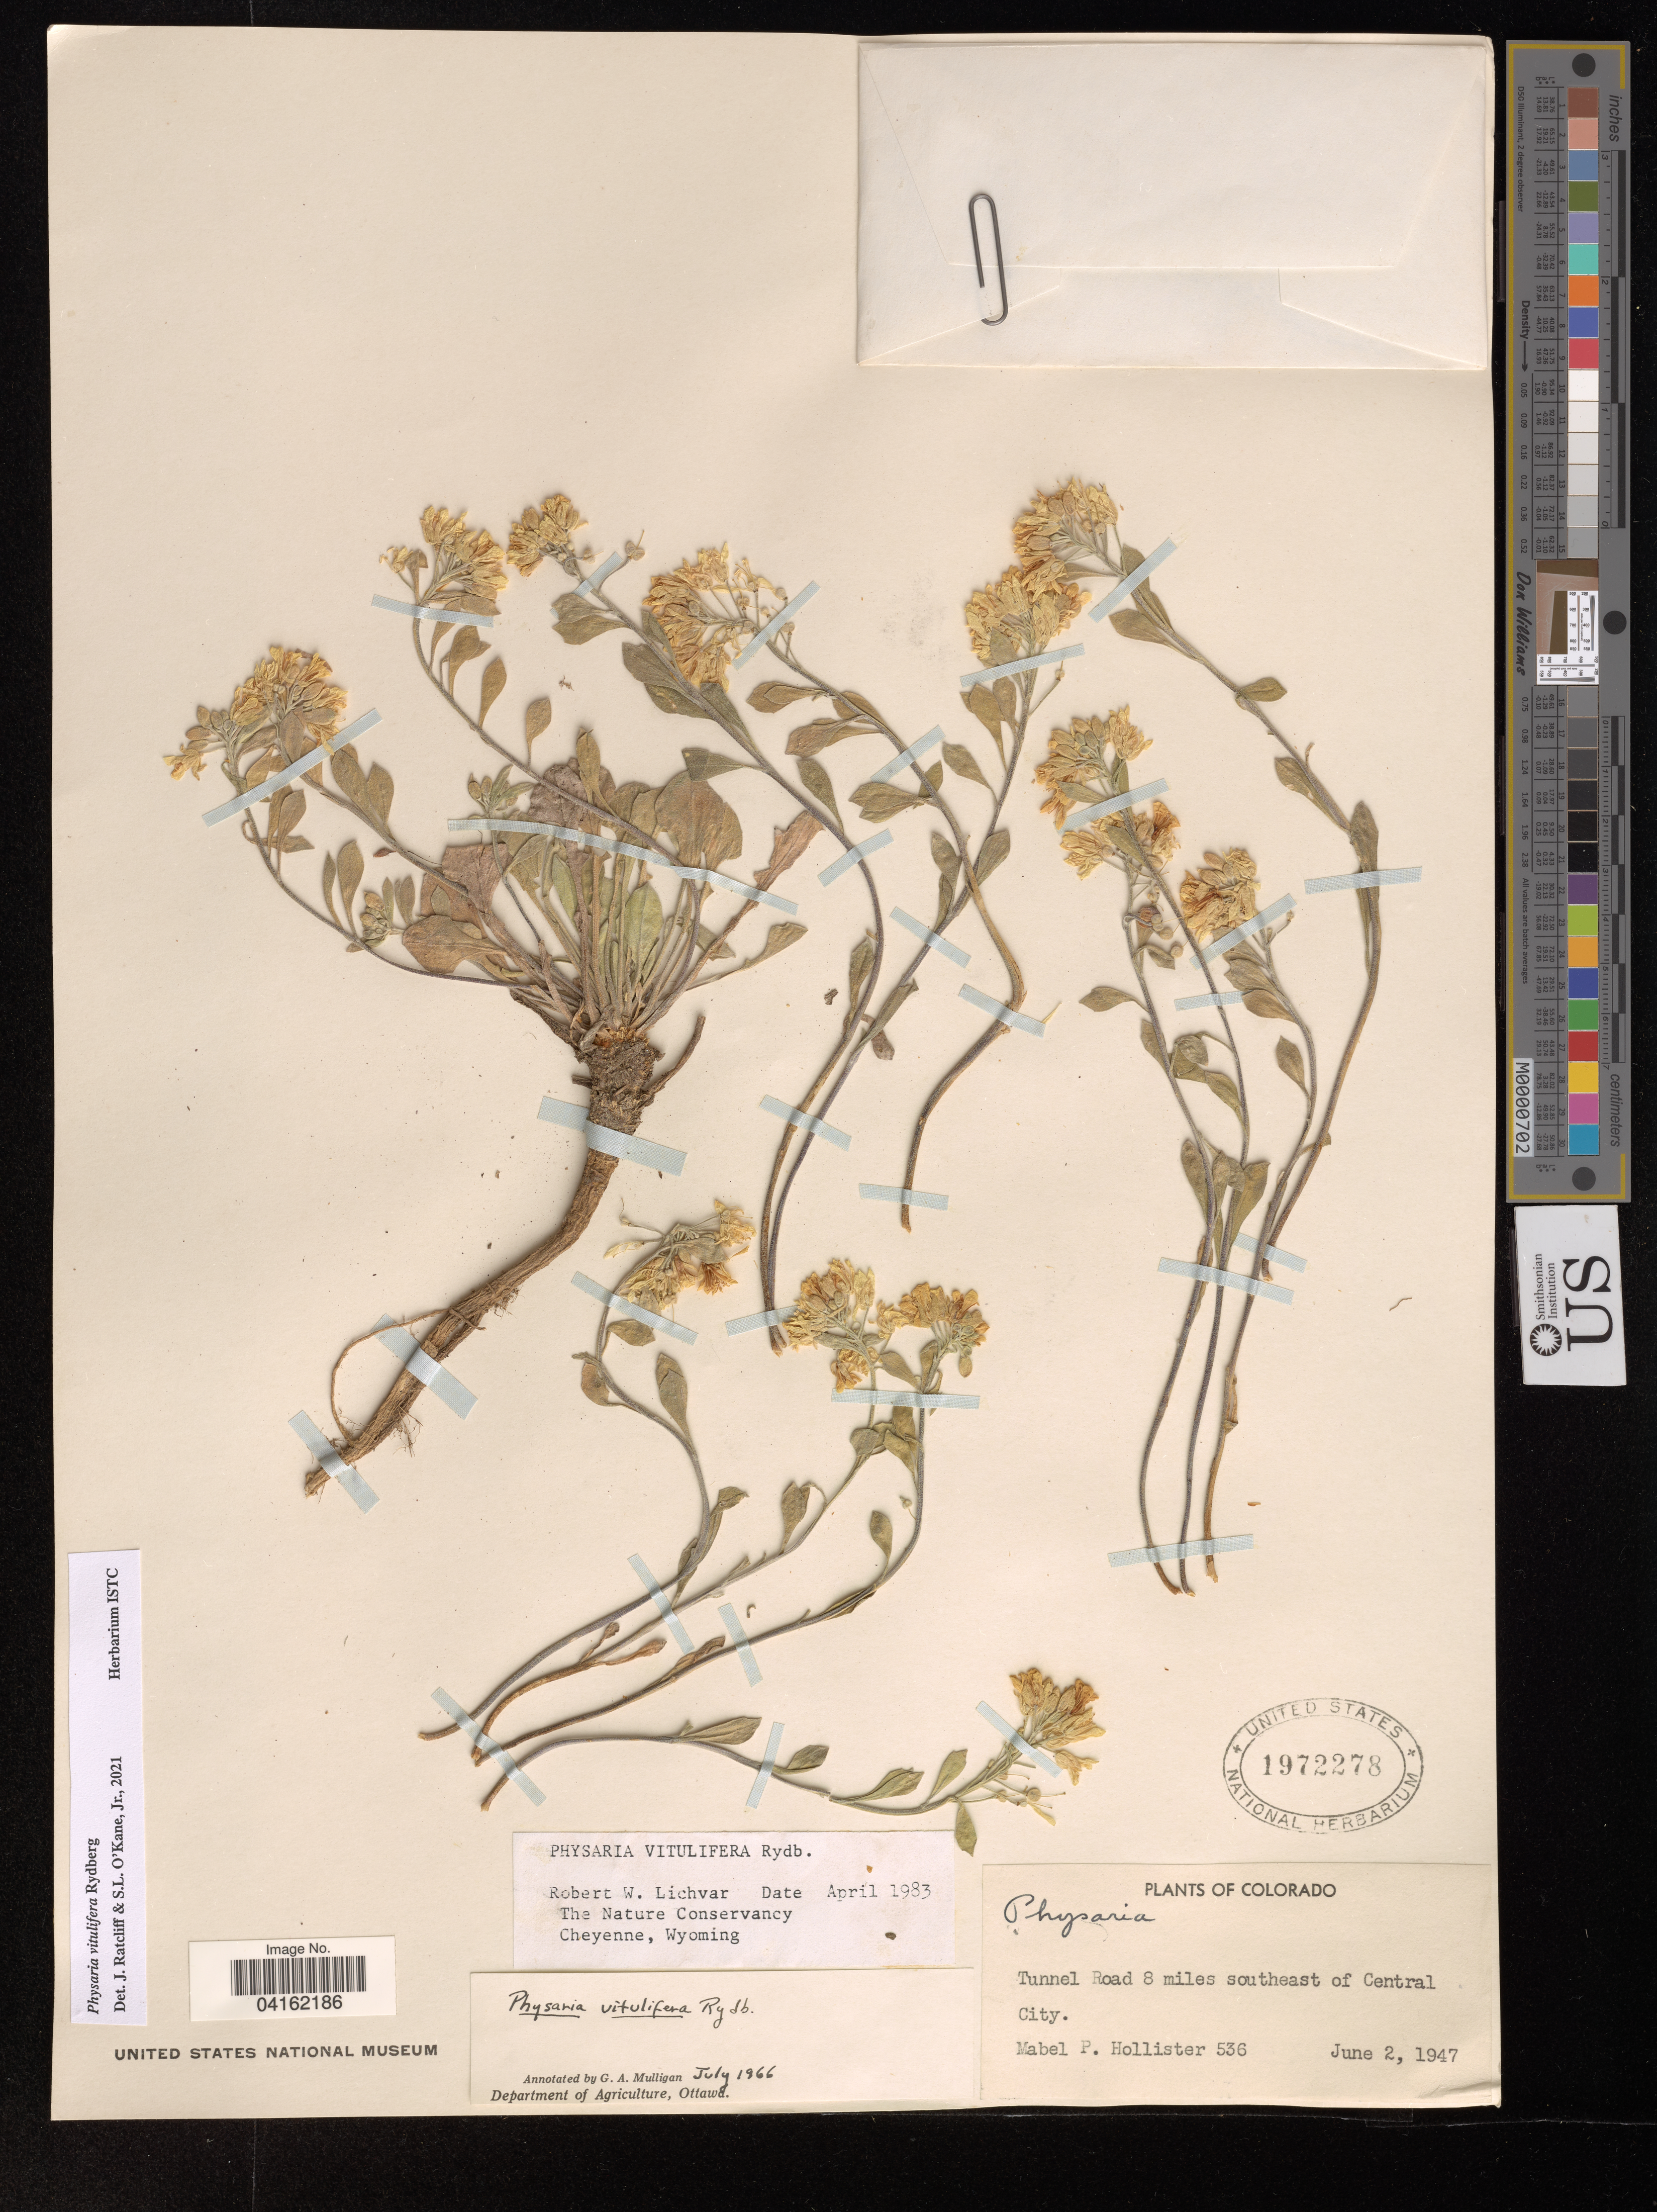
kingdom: Plantae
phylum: Tracheophyta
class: Magnoliopsida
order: Brassicales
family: Brassicaceae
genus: Physaria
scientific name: Physaria vitulifera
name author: Rydb.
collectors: M. Hollister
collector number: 536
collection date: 1947-06-02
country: United States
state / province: Colorado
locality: Tunnel Road 8 miles southeast of Central City.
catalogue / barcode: US 1972278